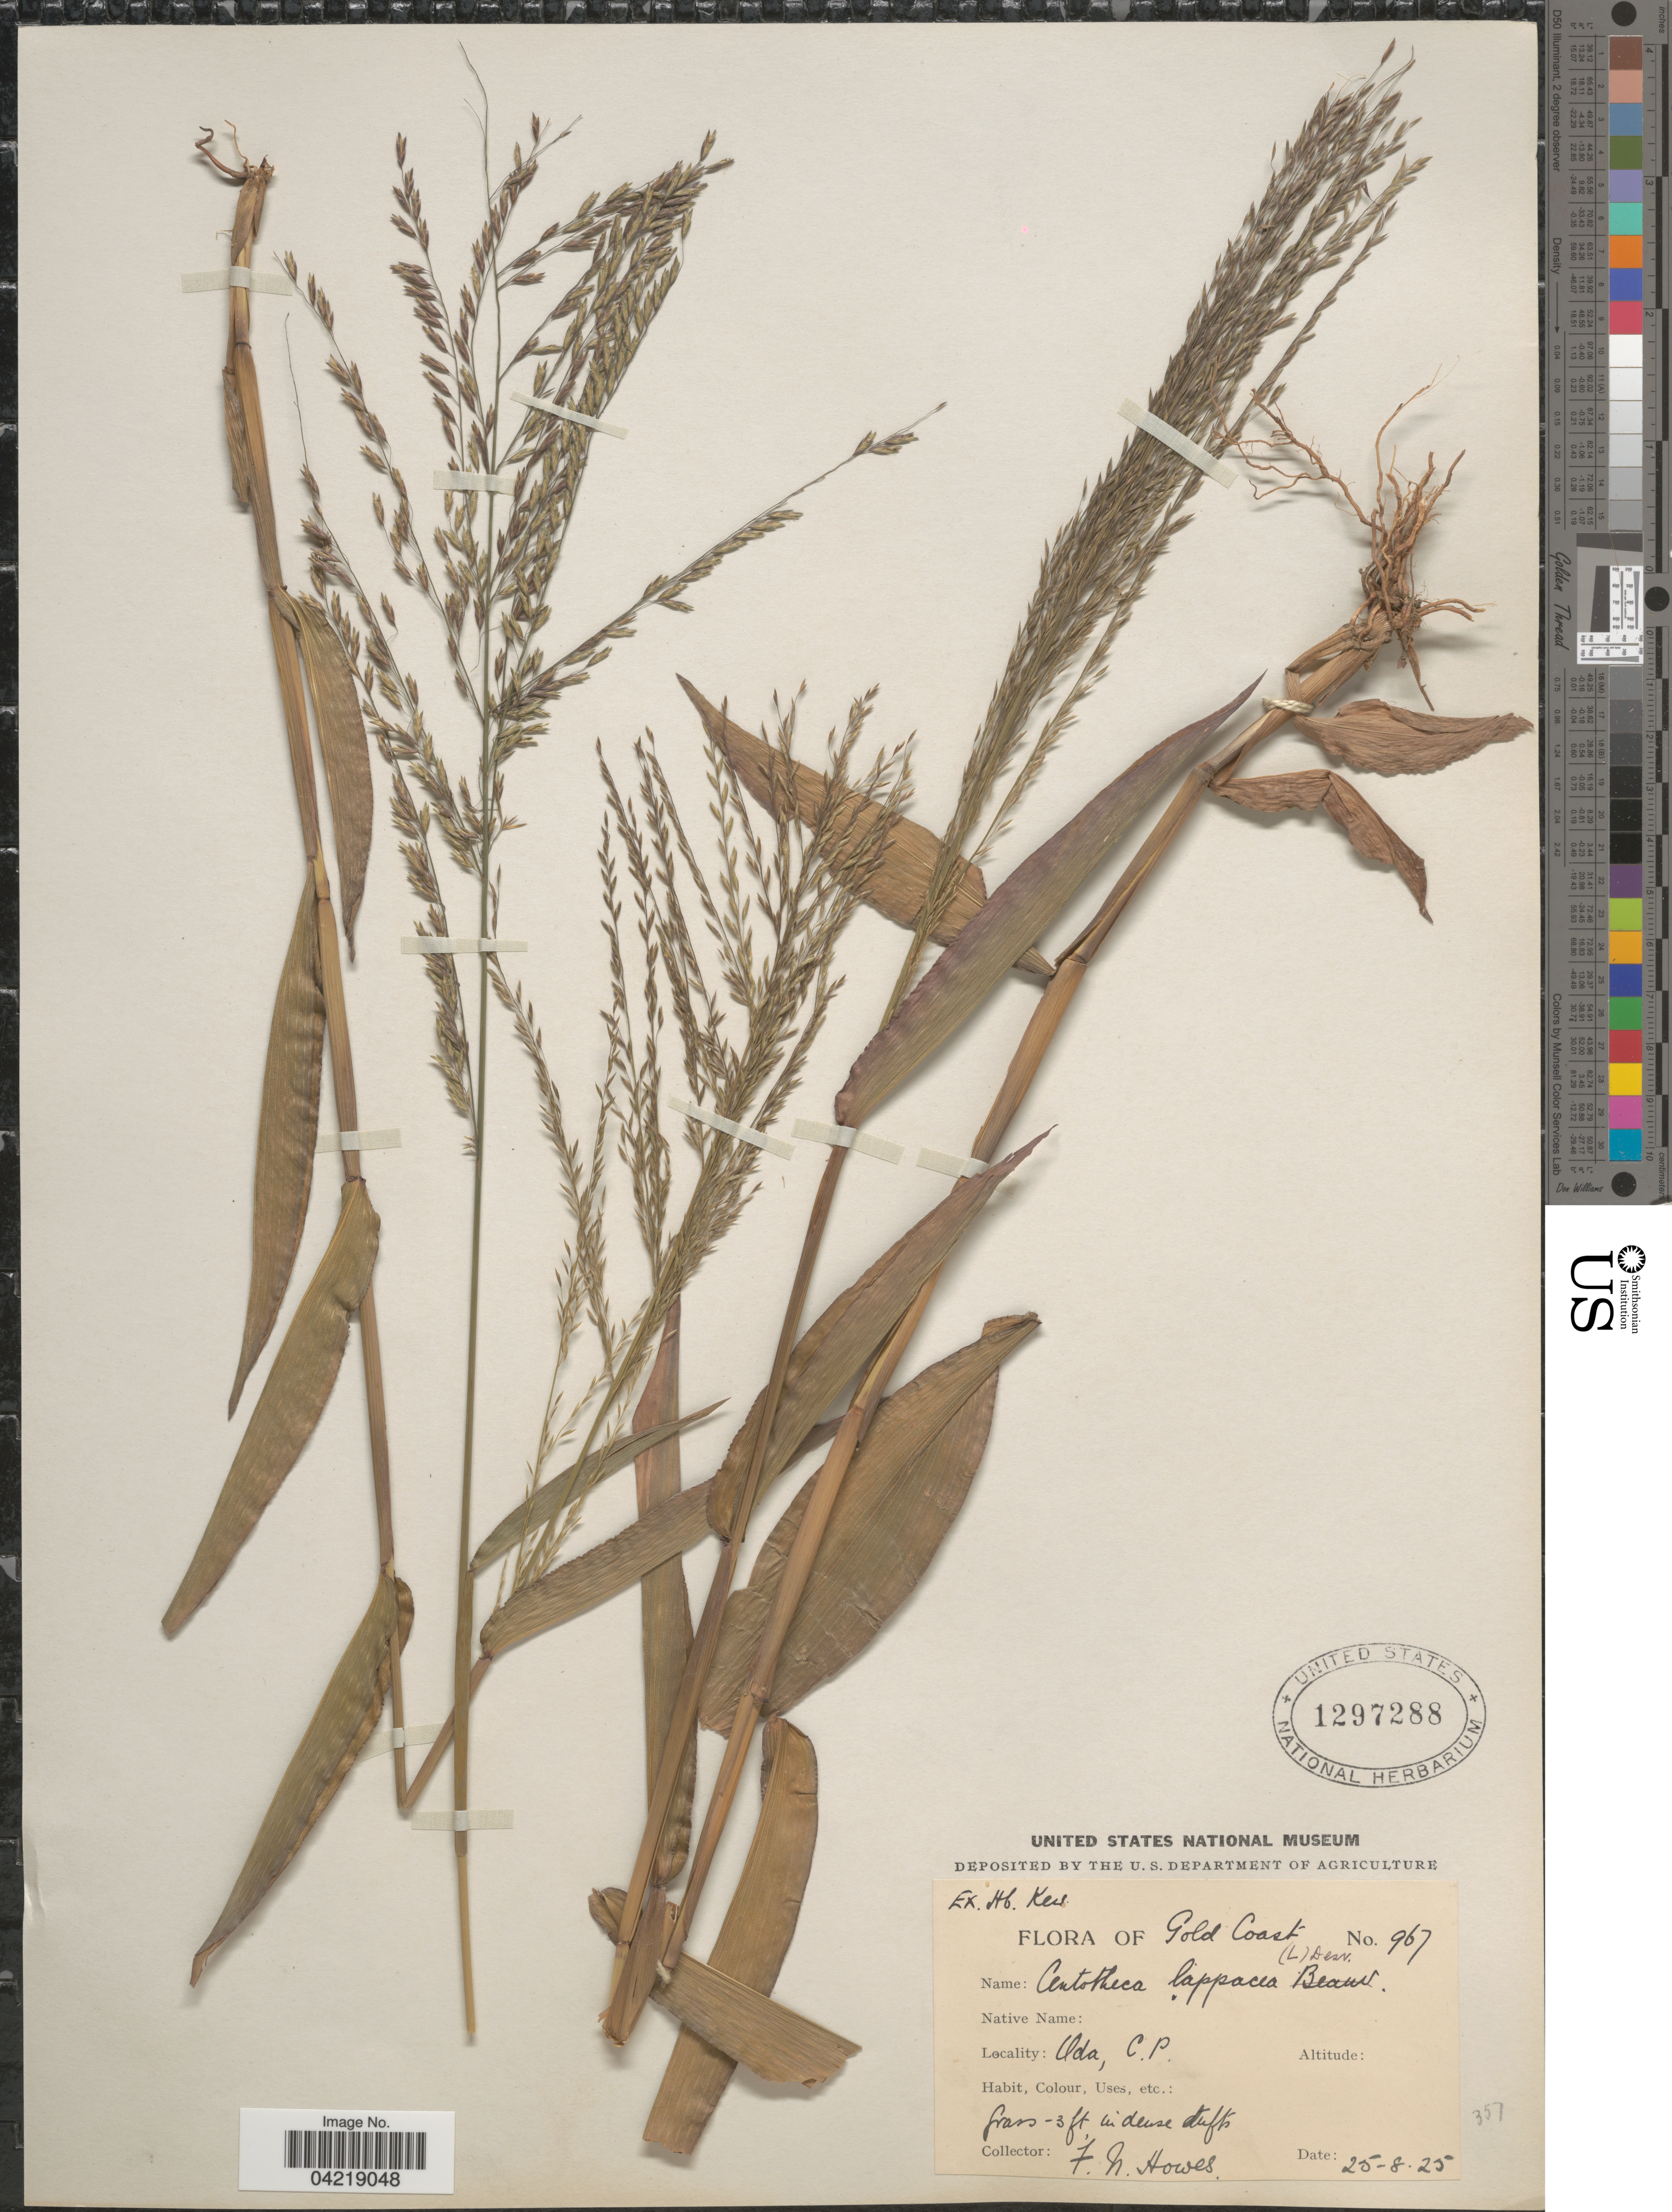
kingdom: Plantae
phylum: Tracheophyta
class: Liliopsida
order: Poales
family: Poaceae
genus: Centotheca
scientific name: Centotheca lappacea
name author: (L.) Desv.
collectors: F. Howes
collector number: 967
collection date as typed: Transcribed d/m/y: 25/8/25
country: Ghana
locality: Gold Coast. Udu, C.P.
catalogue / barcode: US 1297288